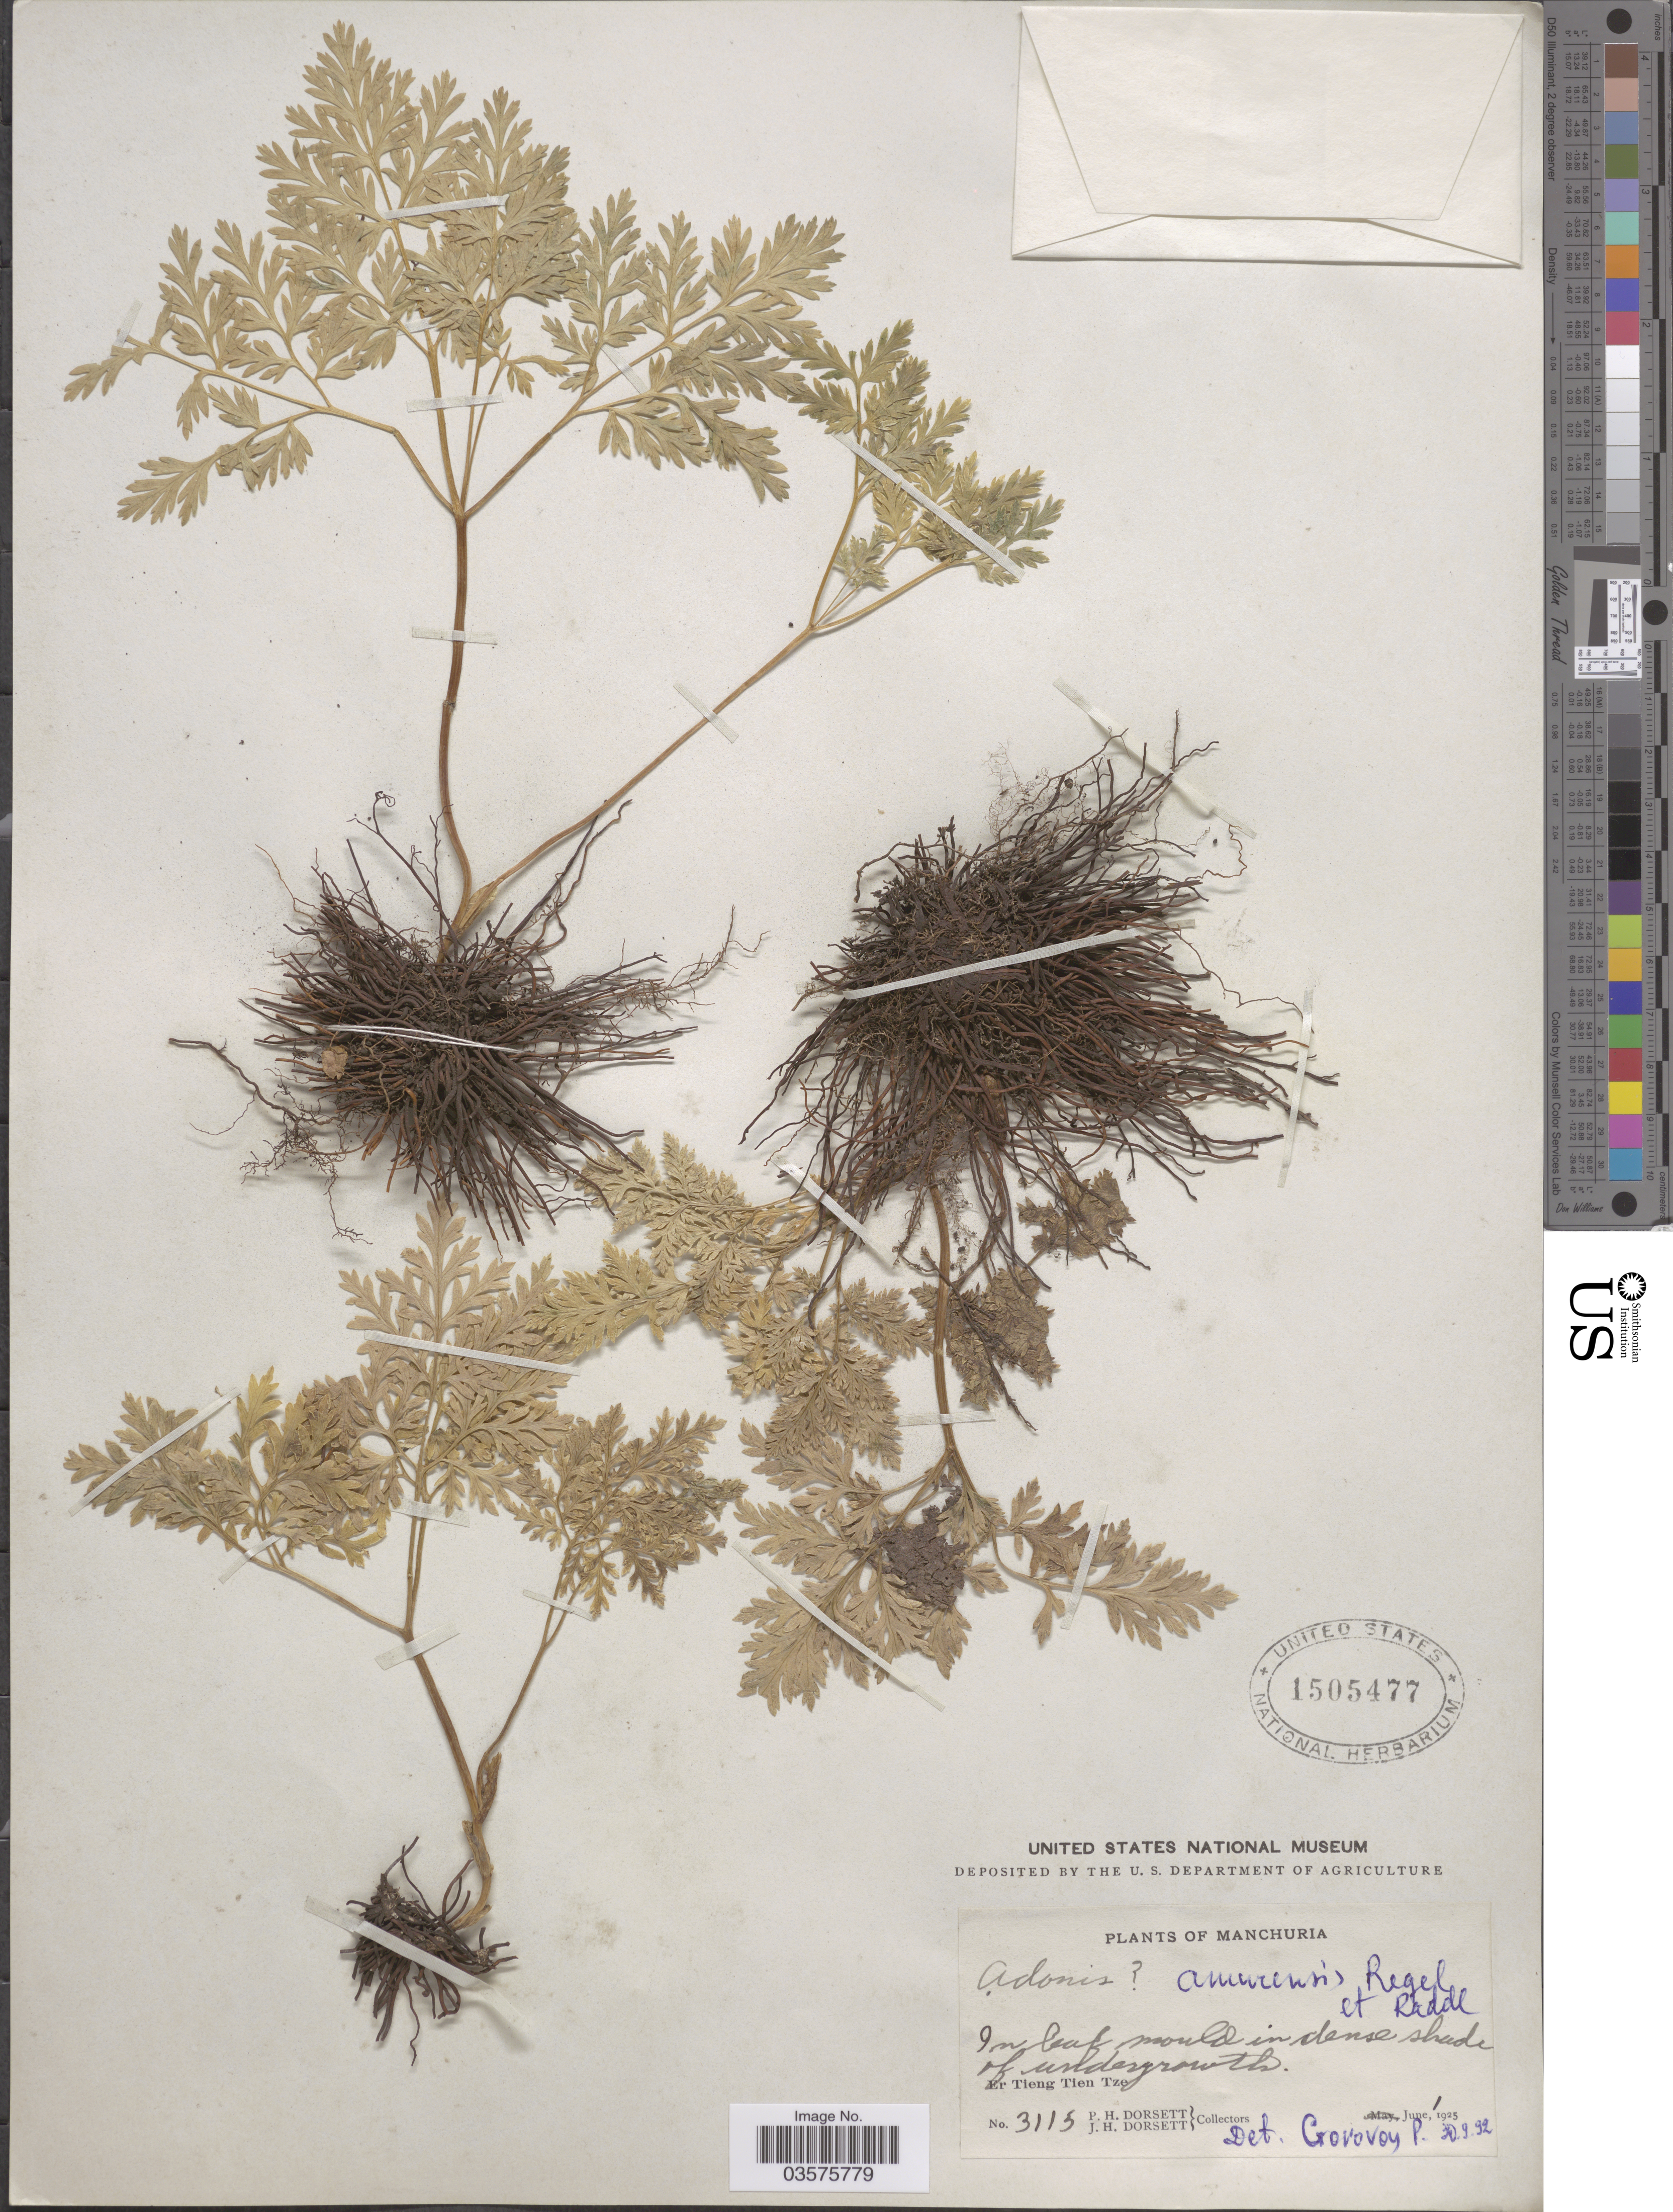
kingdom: Plantae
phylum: Tracheophyta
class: Magnoliopsida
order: Ranunculales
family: Ranunculaceae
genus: Adonis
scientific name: Adonis amurensis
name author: Regel & Radde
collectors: P. H. Dorsett & J. Dorsett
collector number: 3115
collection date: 1925-06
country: China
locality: Er Tieng Tien Tze.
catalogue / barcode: US 1505477